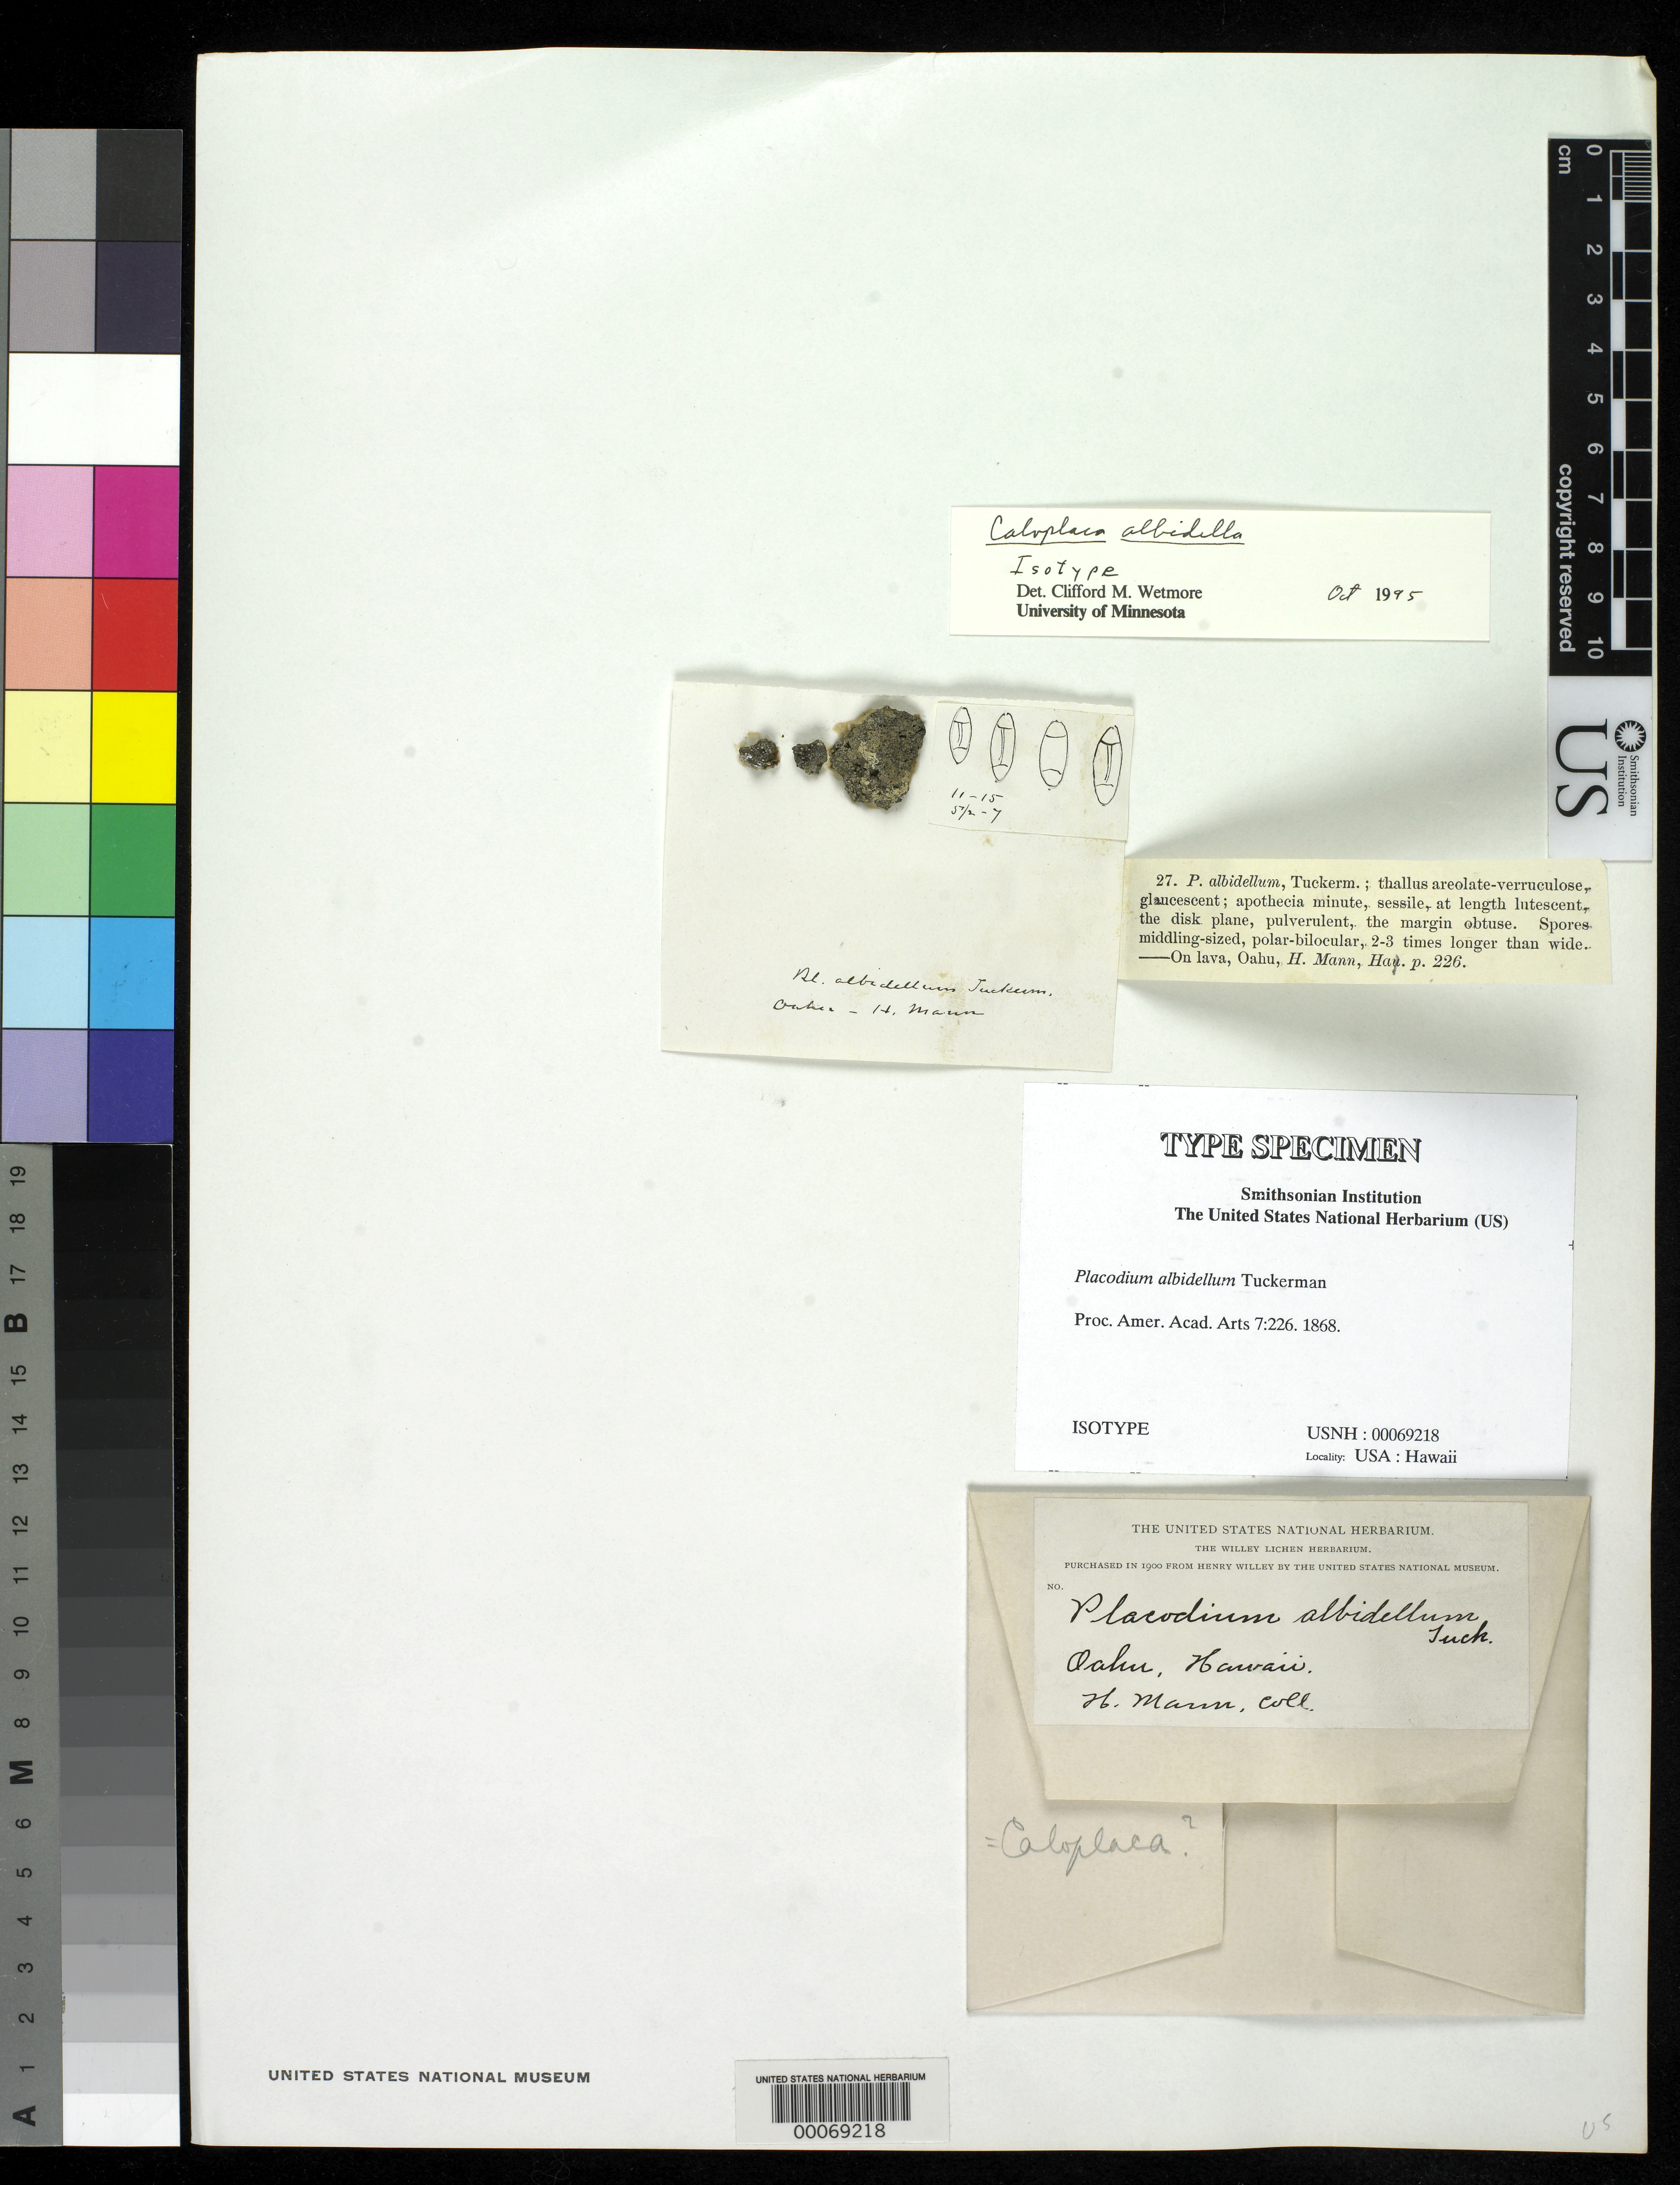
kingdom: Fungi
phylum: Ascomycota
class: Lecanoromycetes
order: Teloschistales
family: Teloschistaceae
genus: Placodium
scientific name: Placodium albidellum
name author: Tuck.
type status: Isotype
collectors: H. Mann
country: United States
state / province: Hawaii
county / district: Honolulu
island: Oahu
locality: On lava, Oahu